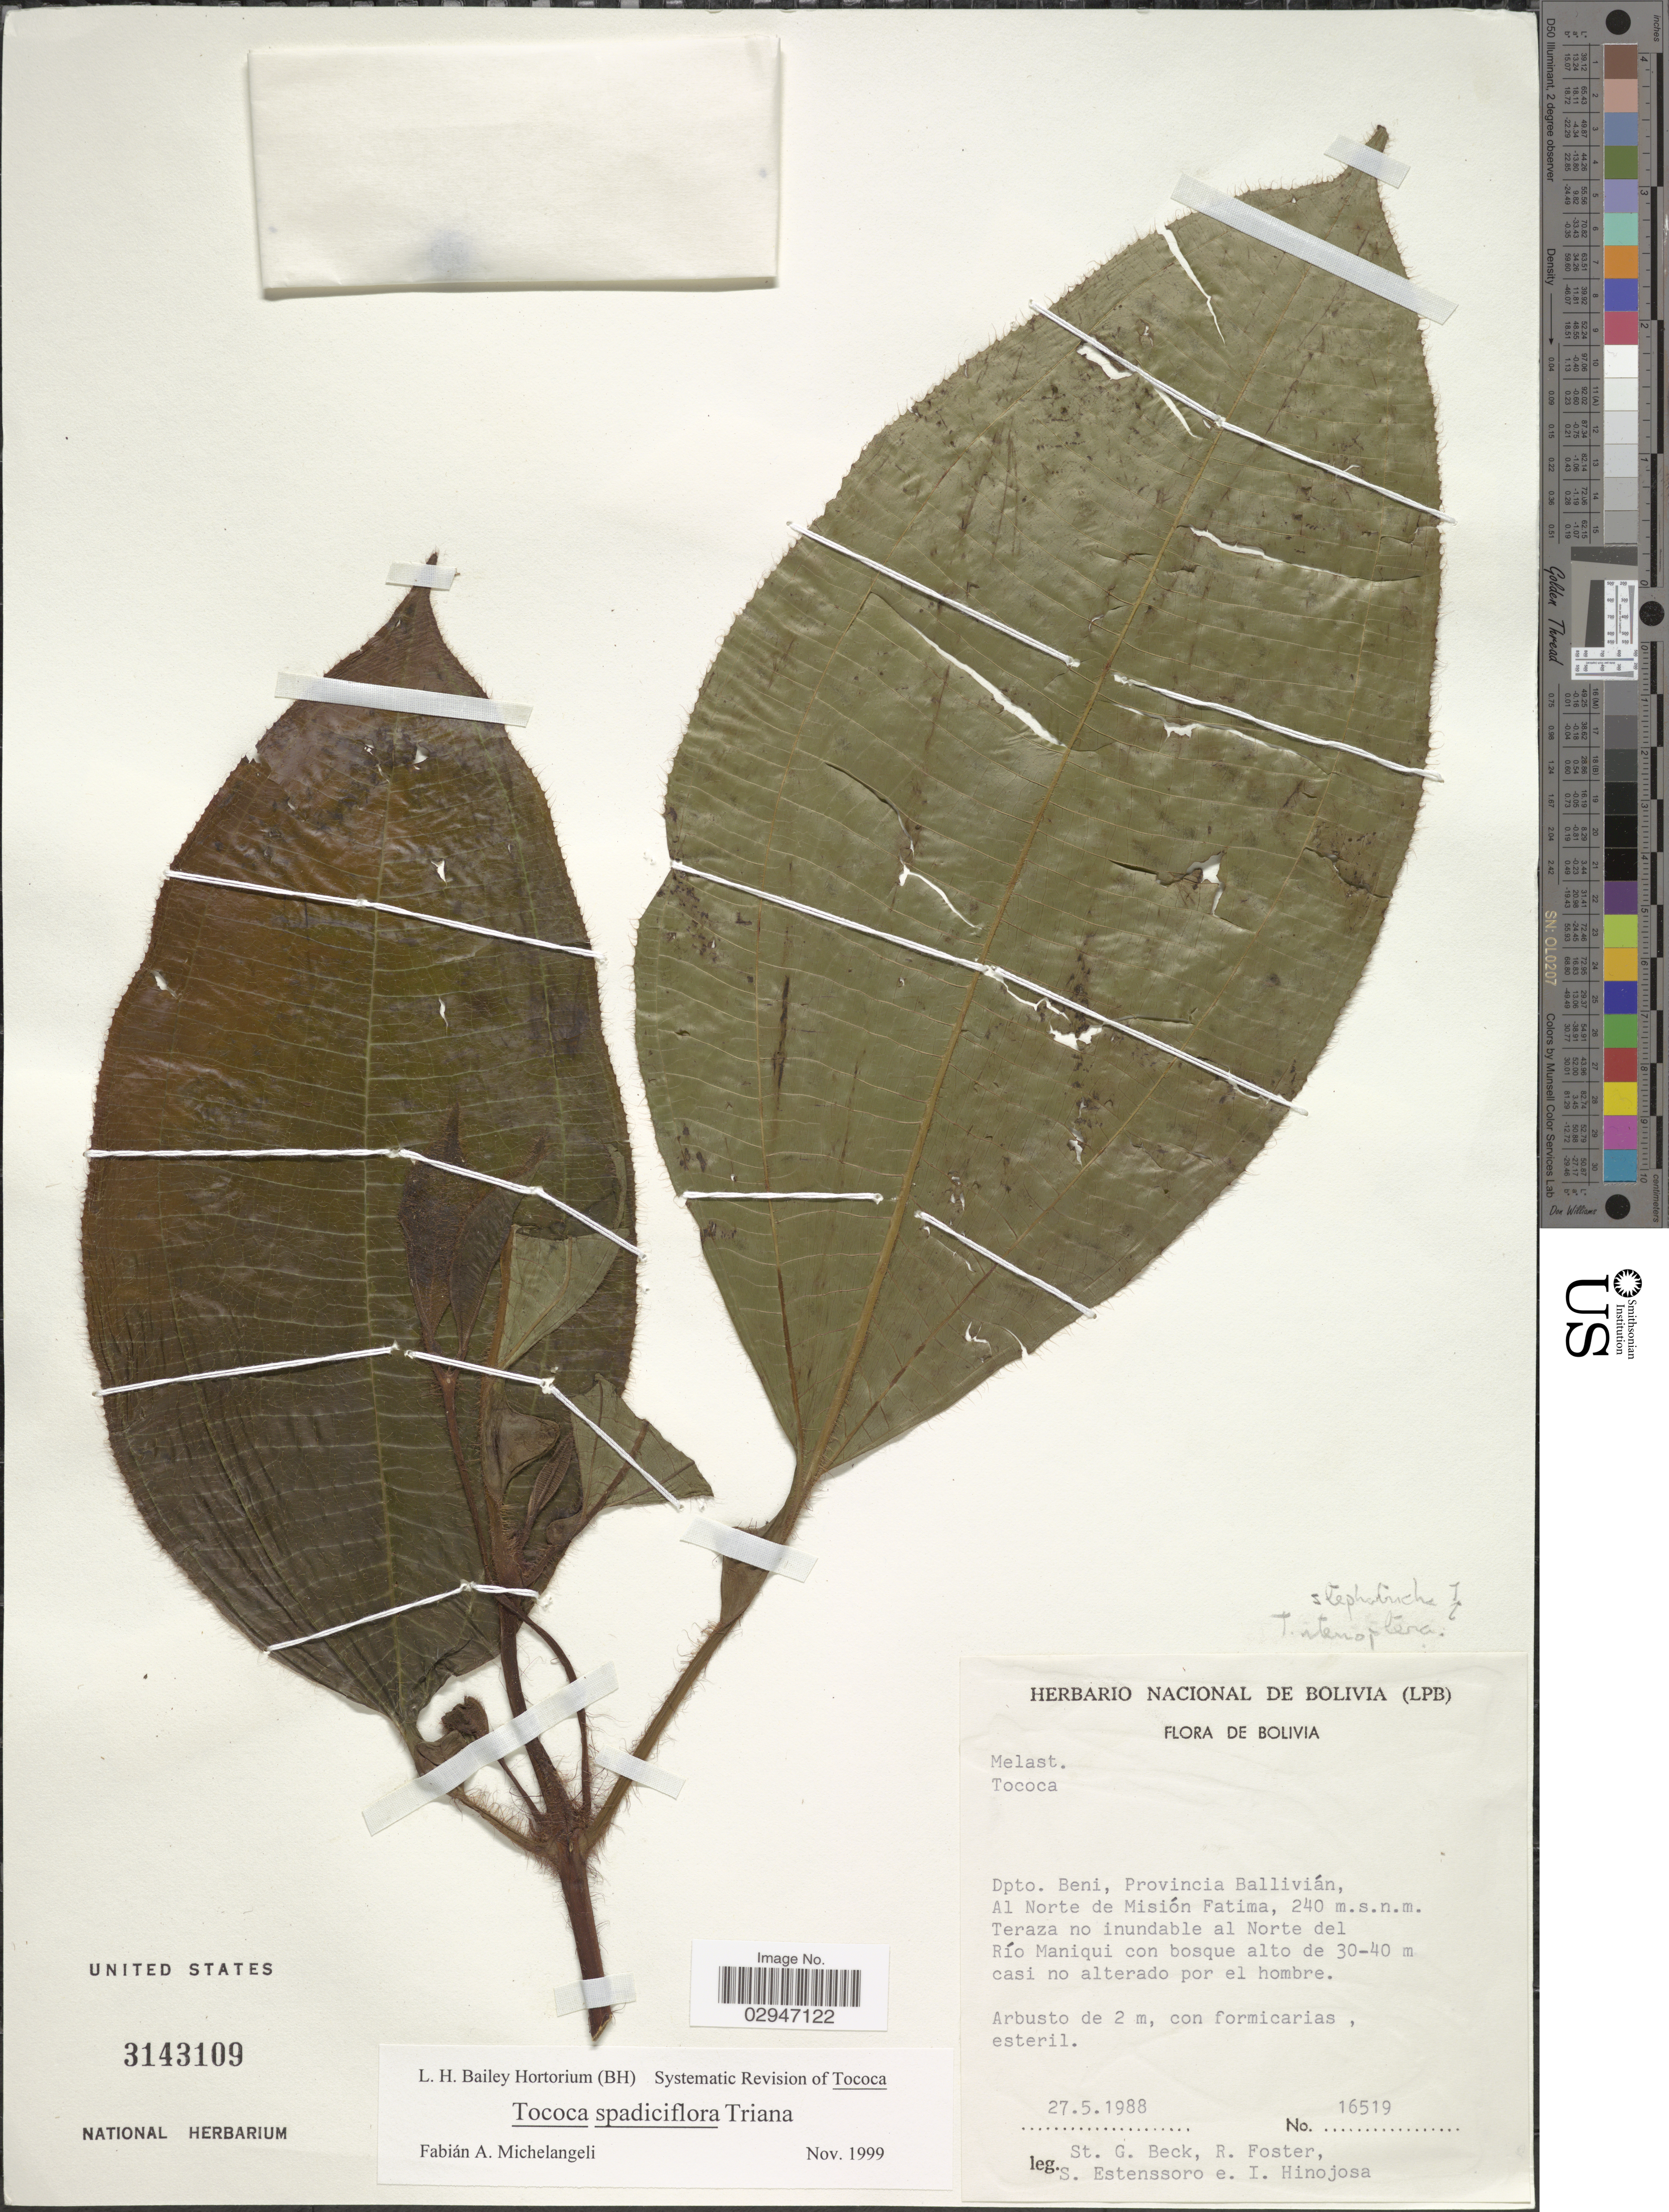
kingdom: Plantae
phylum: Tracheophyta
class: Magnoliopsida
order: Myrtales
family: Melastomataceae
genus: Tococa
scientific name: Tococa spadiciflora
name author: Triana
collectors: S. G. Beck, R. Foster, S. Estenssoro & I. Hinojosa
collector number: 16519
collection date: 1988-05-27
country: Bolivia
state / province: Beni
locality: Dpto. Beni, Provincia Ballivián, Al Norte de Misión Fatima. Teraza no inundable al Norte del Río Maniqui.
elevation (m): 240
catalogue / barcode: US 3143109